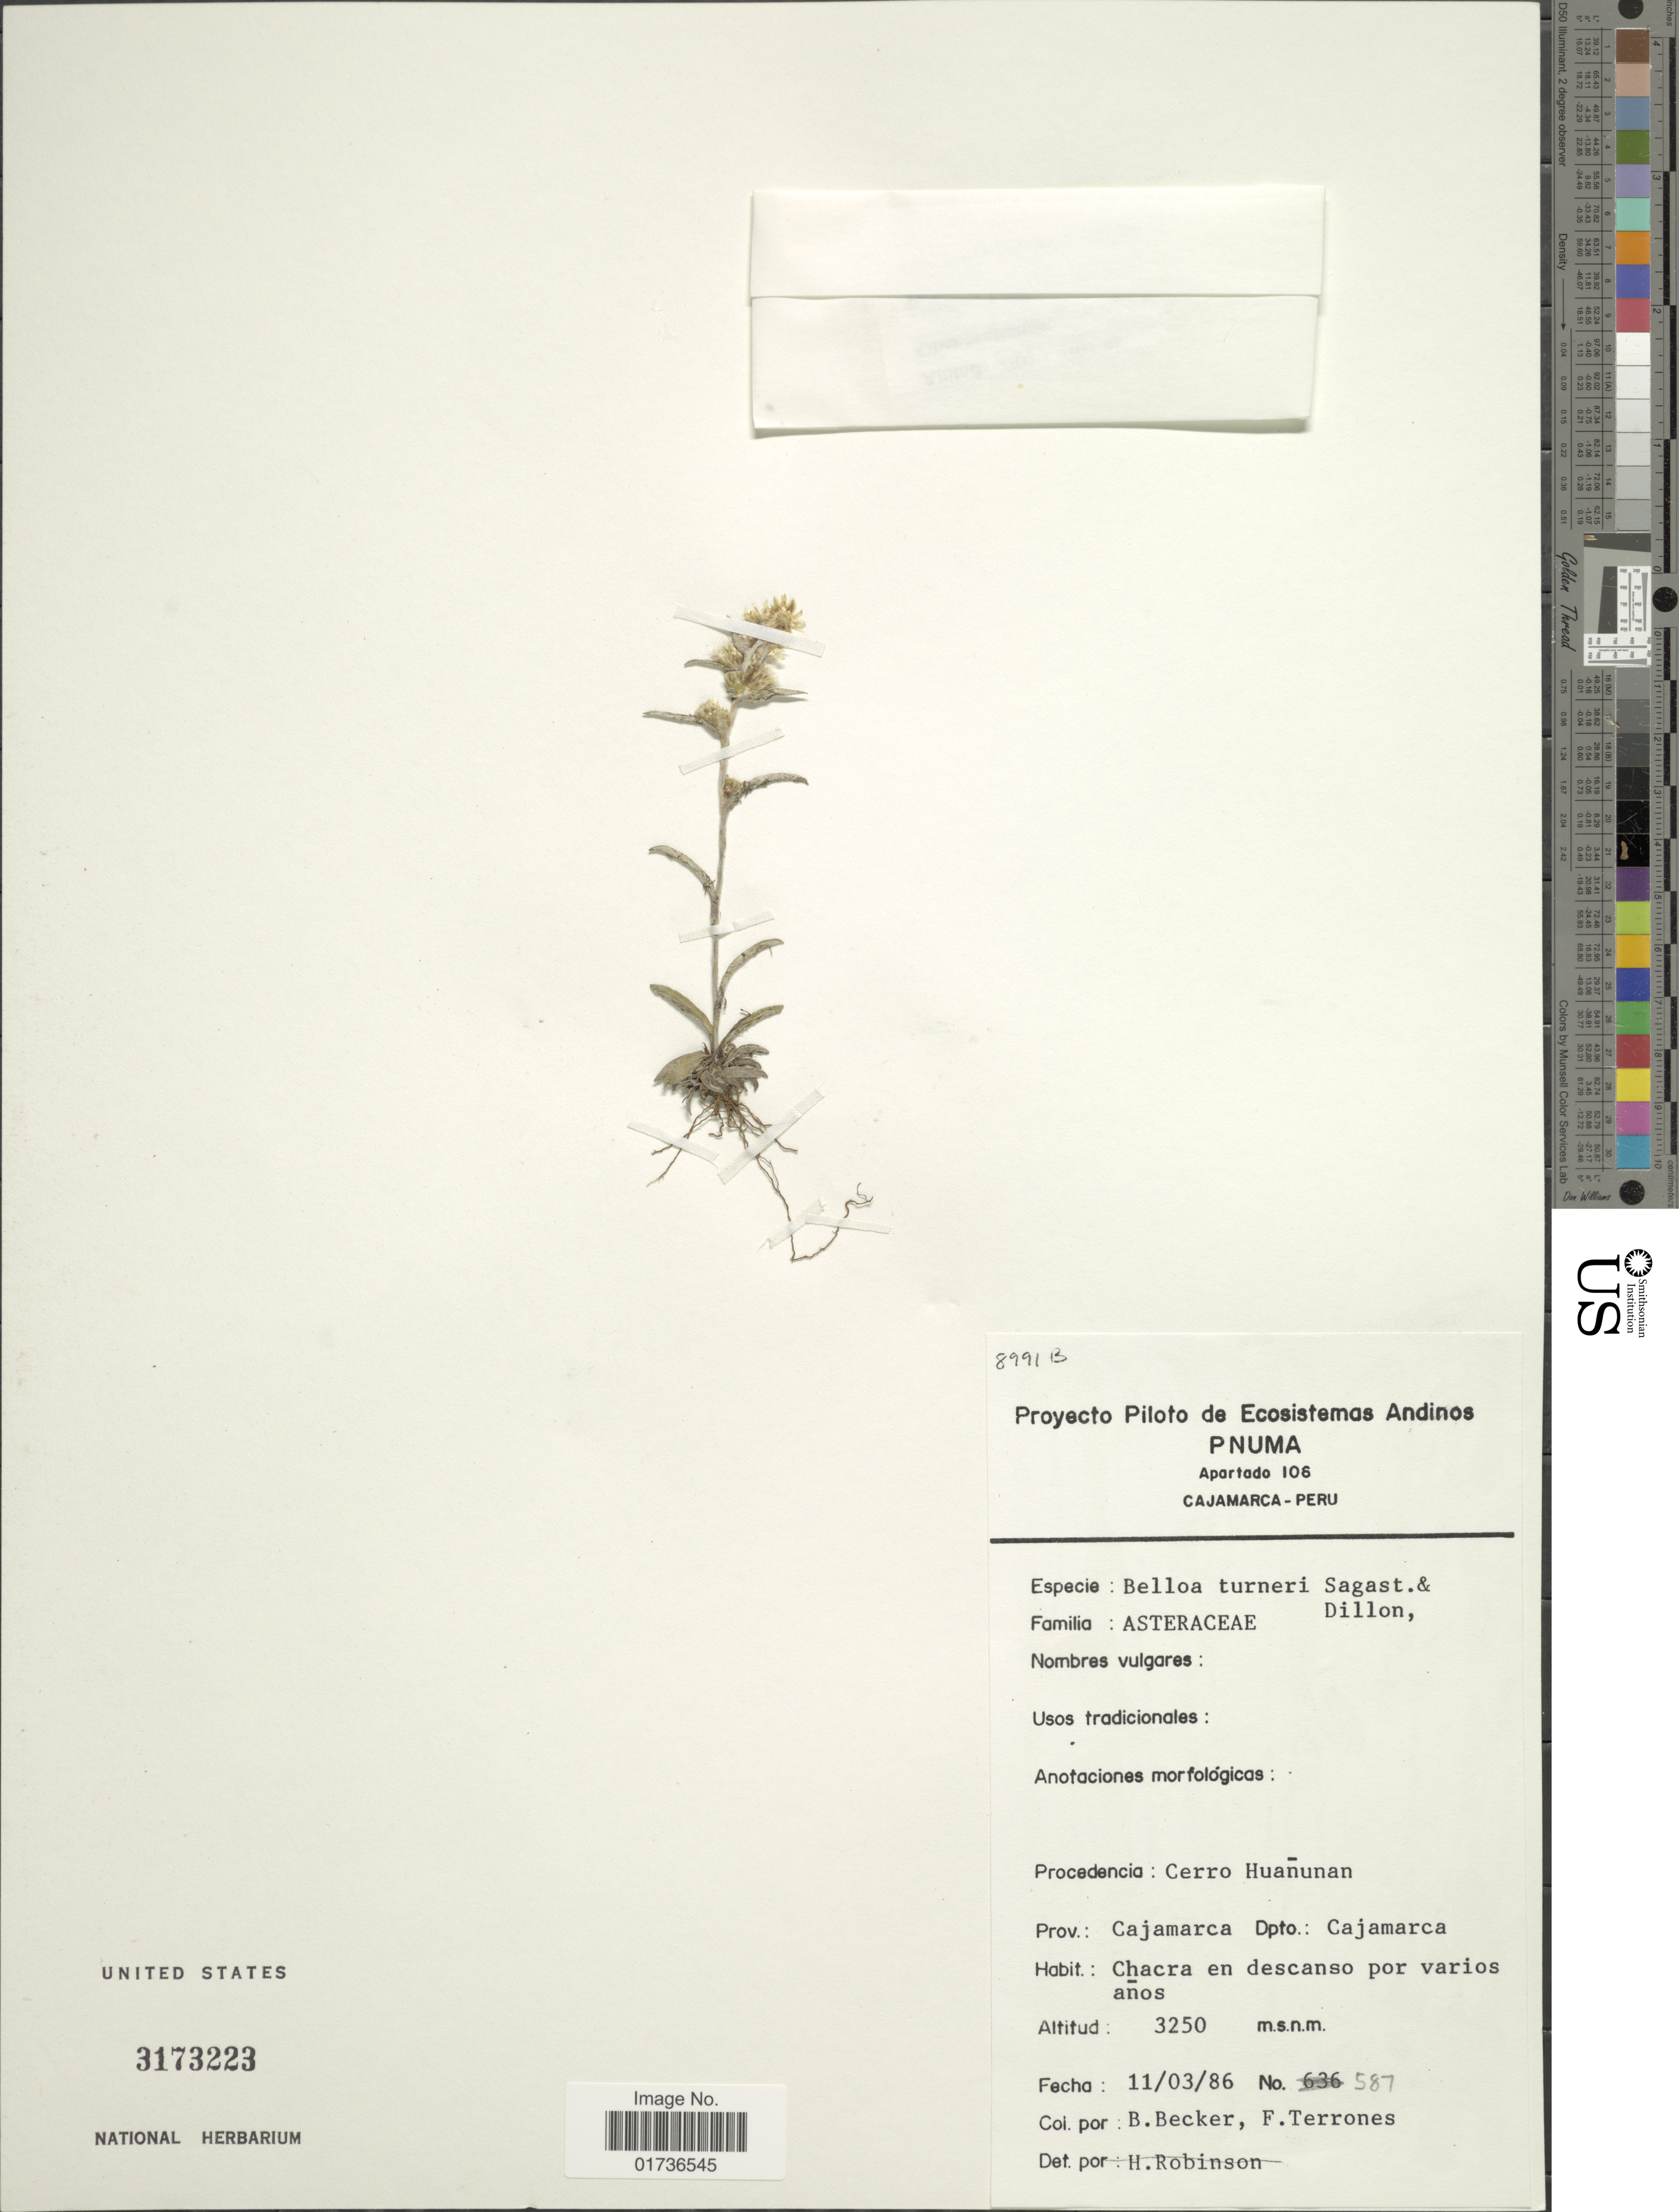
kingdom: Plantae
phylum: Tracheophyta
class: Magnoliopsida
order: Asterales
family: Asteraceae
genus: Belloa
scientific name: Belloa turneri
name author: Sagást. & M.O. Dillon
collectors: B. Becker & F. Terrones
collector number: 587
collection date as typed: Transcribed d/m/y: 11/3/86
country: Peru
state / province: Cajamarca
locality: Cerro Huañunan, Dpto Cajamarca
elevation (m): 3250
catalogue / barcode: US 3173223